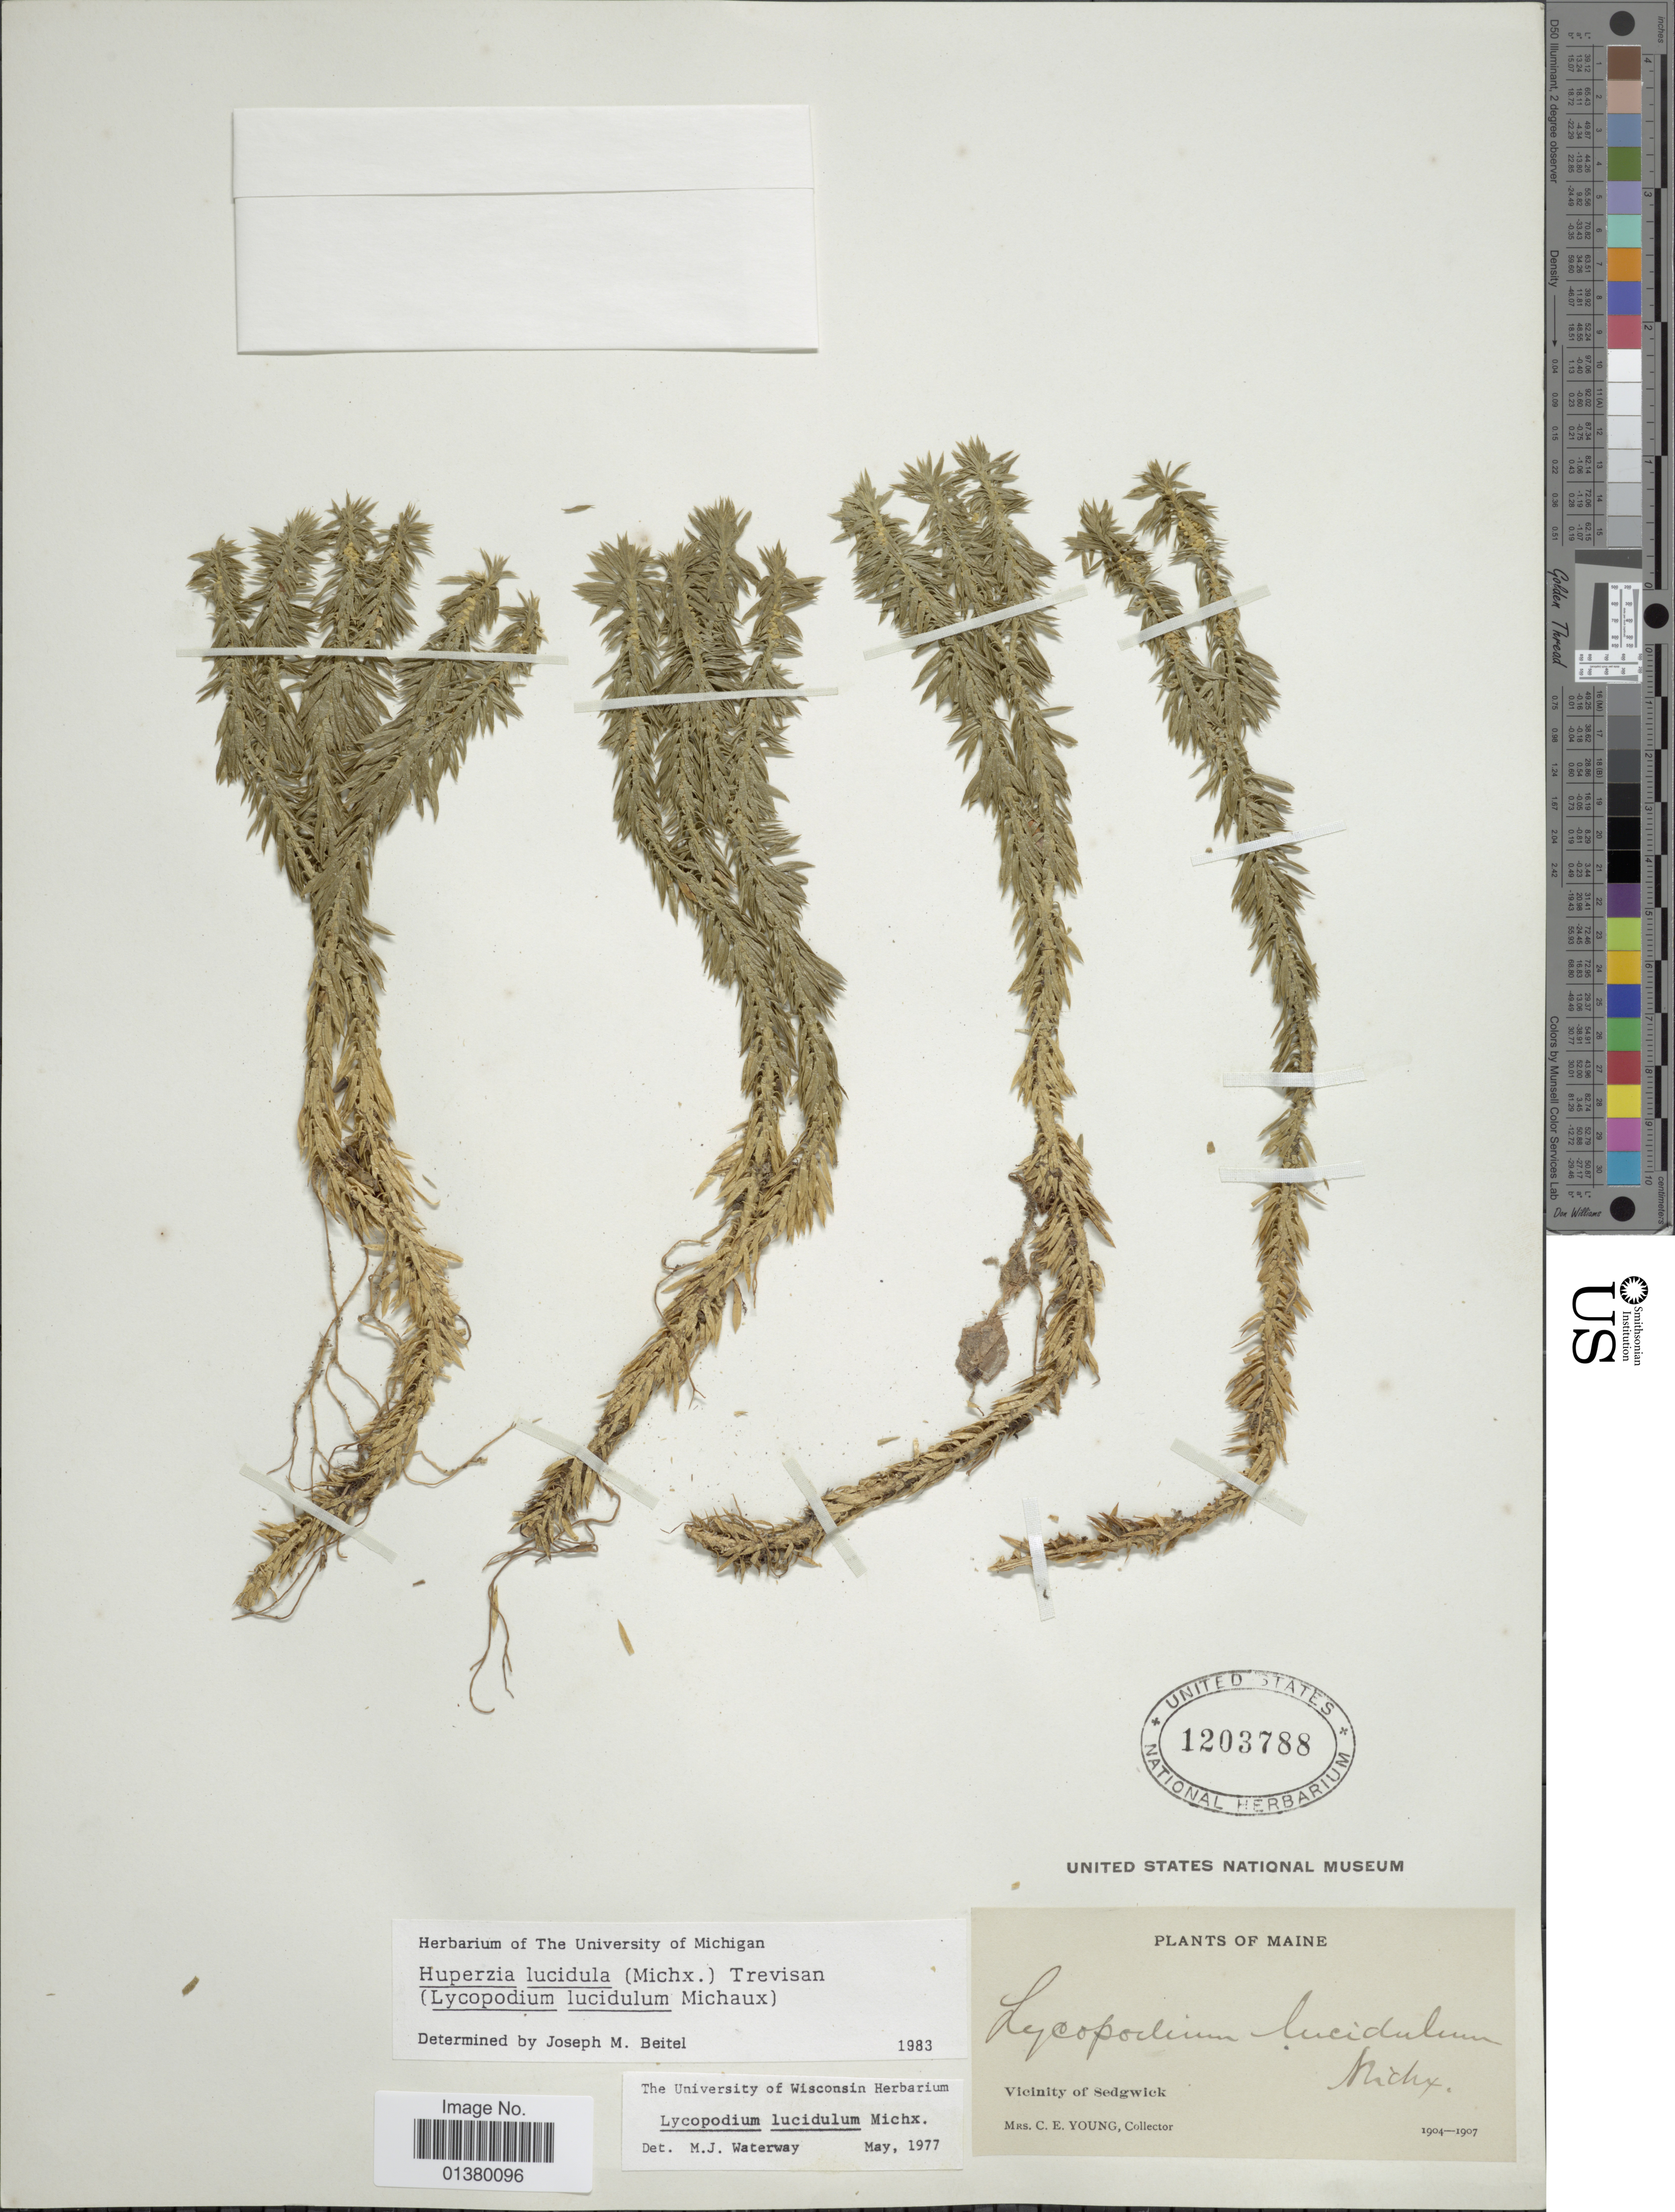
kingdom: Plantae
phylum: Tracheophyta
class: Lycopodiopsida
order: Lycopodiales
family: Lycopodiaceae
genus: Huperzia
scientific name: Huperzia lucidula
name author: (Michx.) Trevis.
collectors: C. Young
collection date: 1904/1907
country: United States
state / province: Maine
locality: Vicinity of Sedgwick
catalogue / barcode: US 1203788